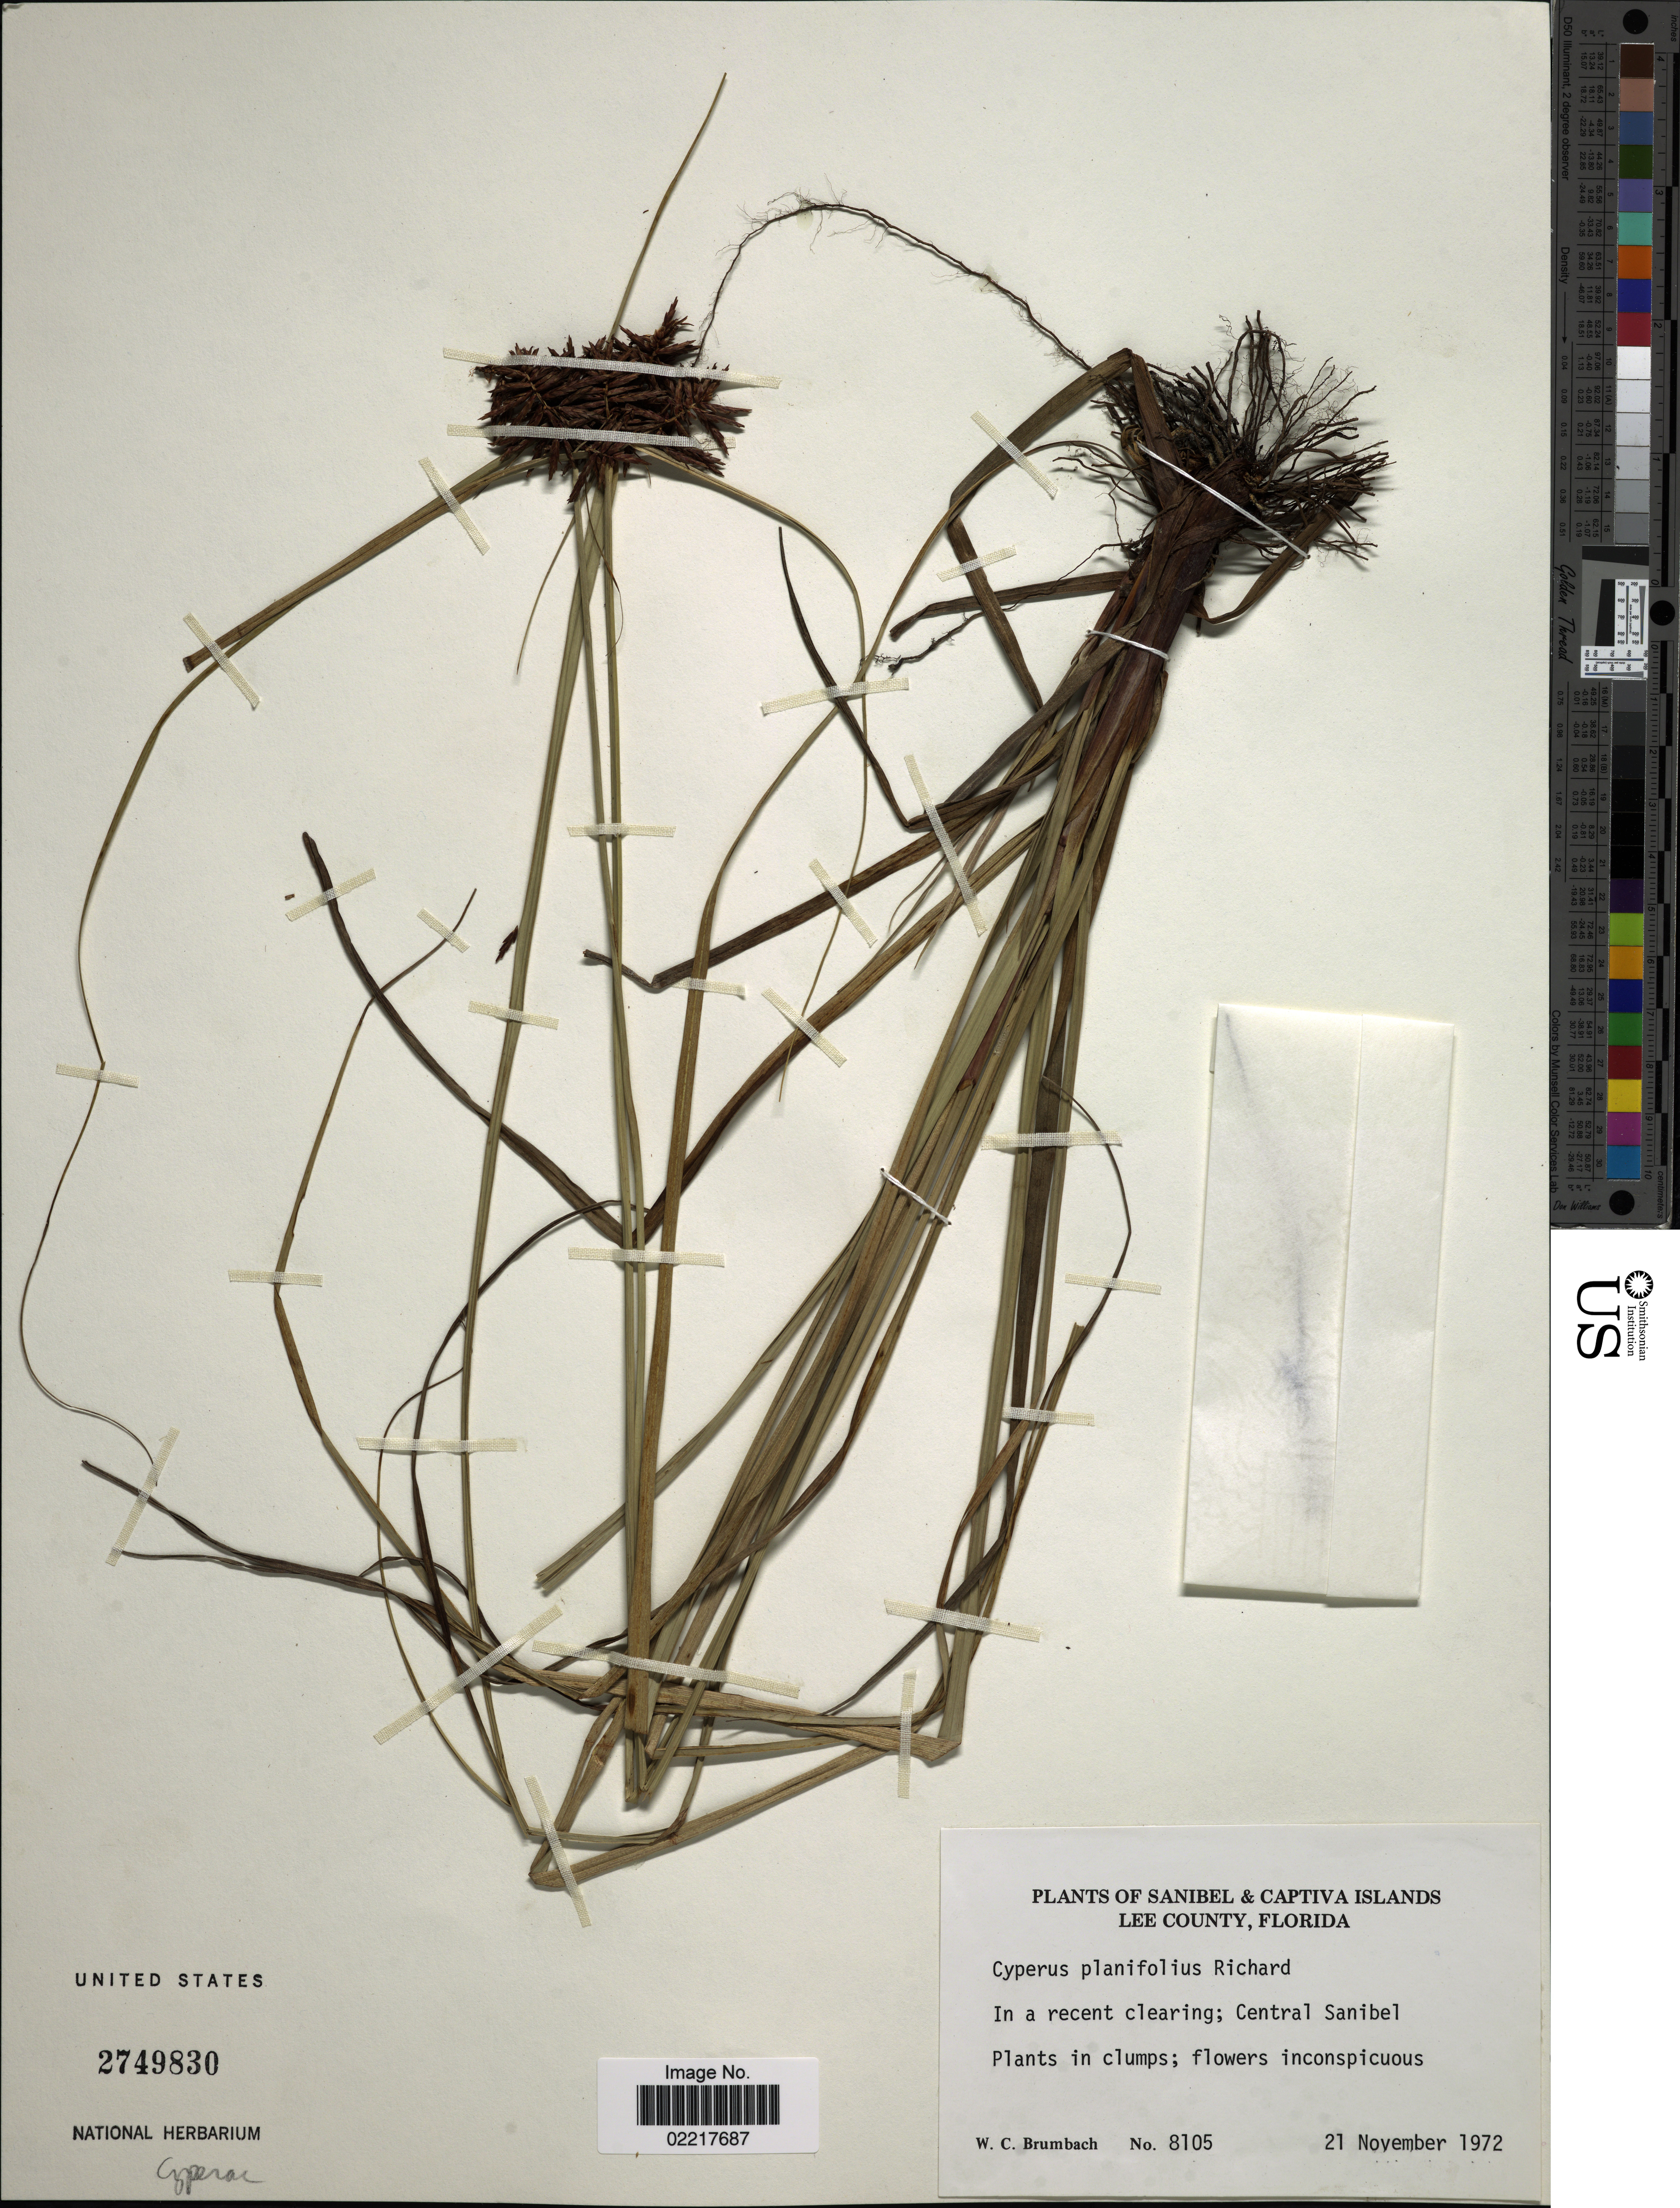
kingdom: Plantae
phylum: Tracheophyta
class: Liliopsida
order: Poales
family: Cyperaceae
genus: Cyperus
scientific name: Cyperus planifolius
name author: Rich.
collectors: W. C. Brumbach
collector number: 805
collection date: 1972-11-21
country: United States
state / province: Florida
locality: Sanibel & Captiva Islands, Lee County, Central Sanibel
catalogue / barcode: US 2749830